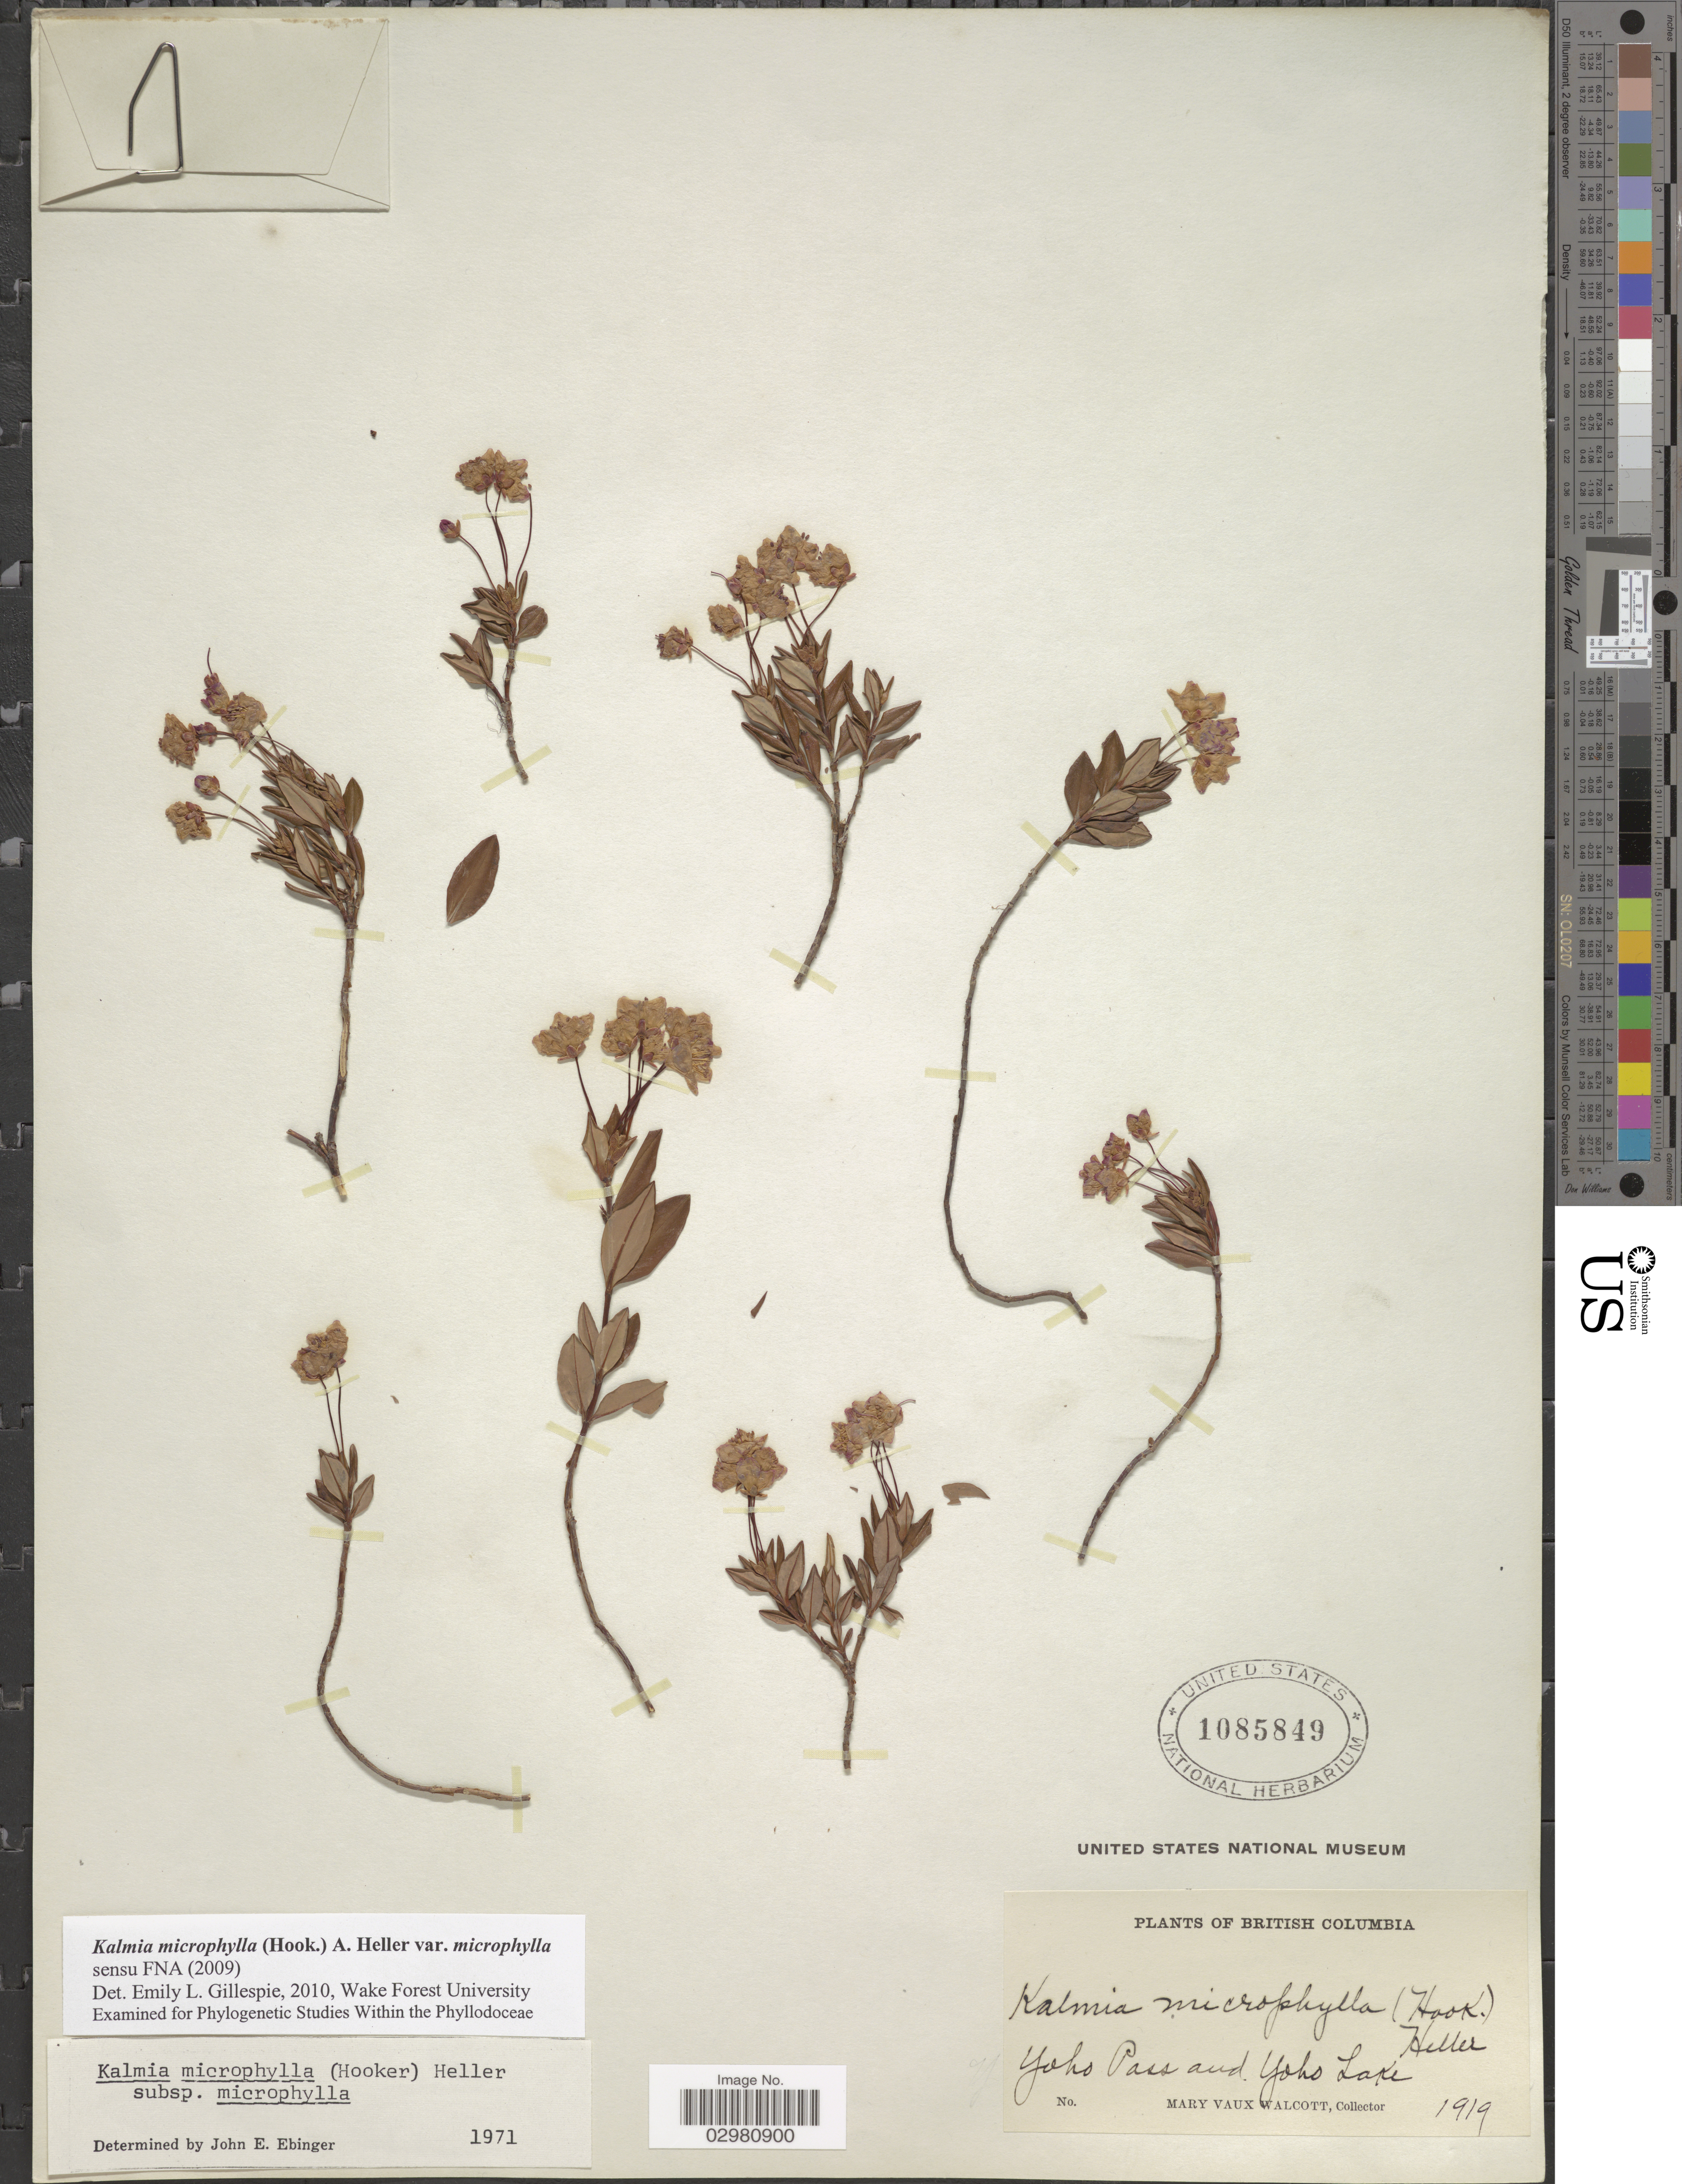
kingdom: Plantae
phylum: Tracheophyta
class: Magnoliopsida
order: Ericales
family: Ericaceae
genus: Kalmia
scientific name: Kalmia microphylla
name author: (Hook.) A. Heller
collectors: M. Walcott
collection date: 1919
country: Canada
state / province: British Columbia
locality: Yoho Pass and Yoho Lake.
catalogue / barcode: US 1085849